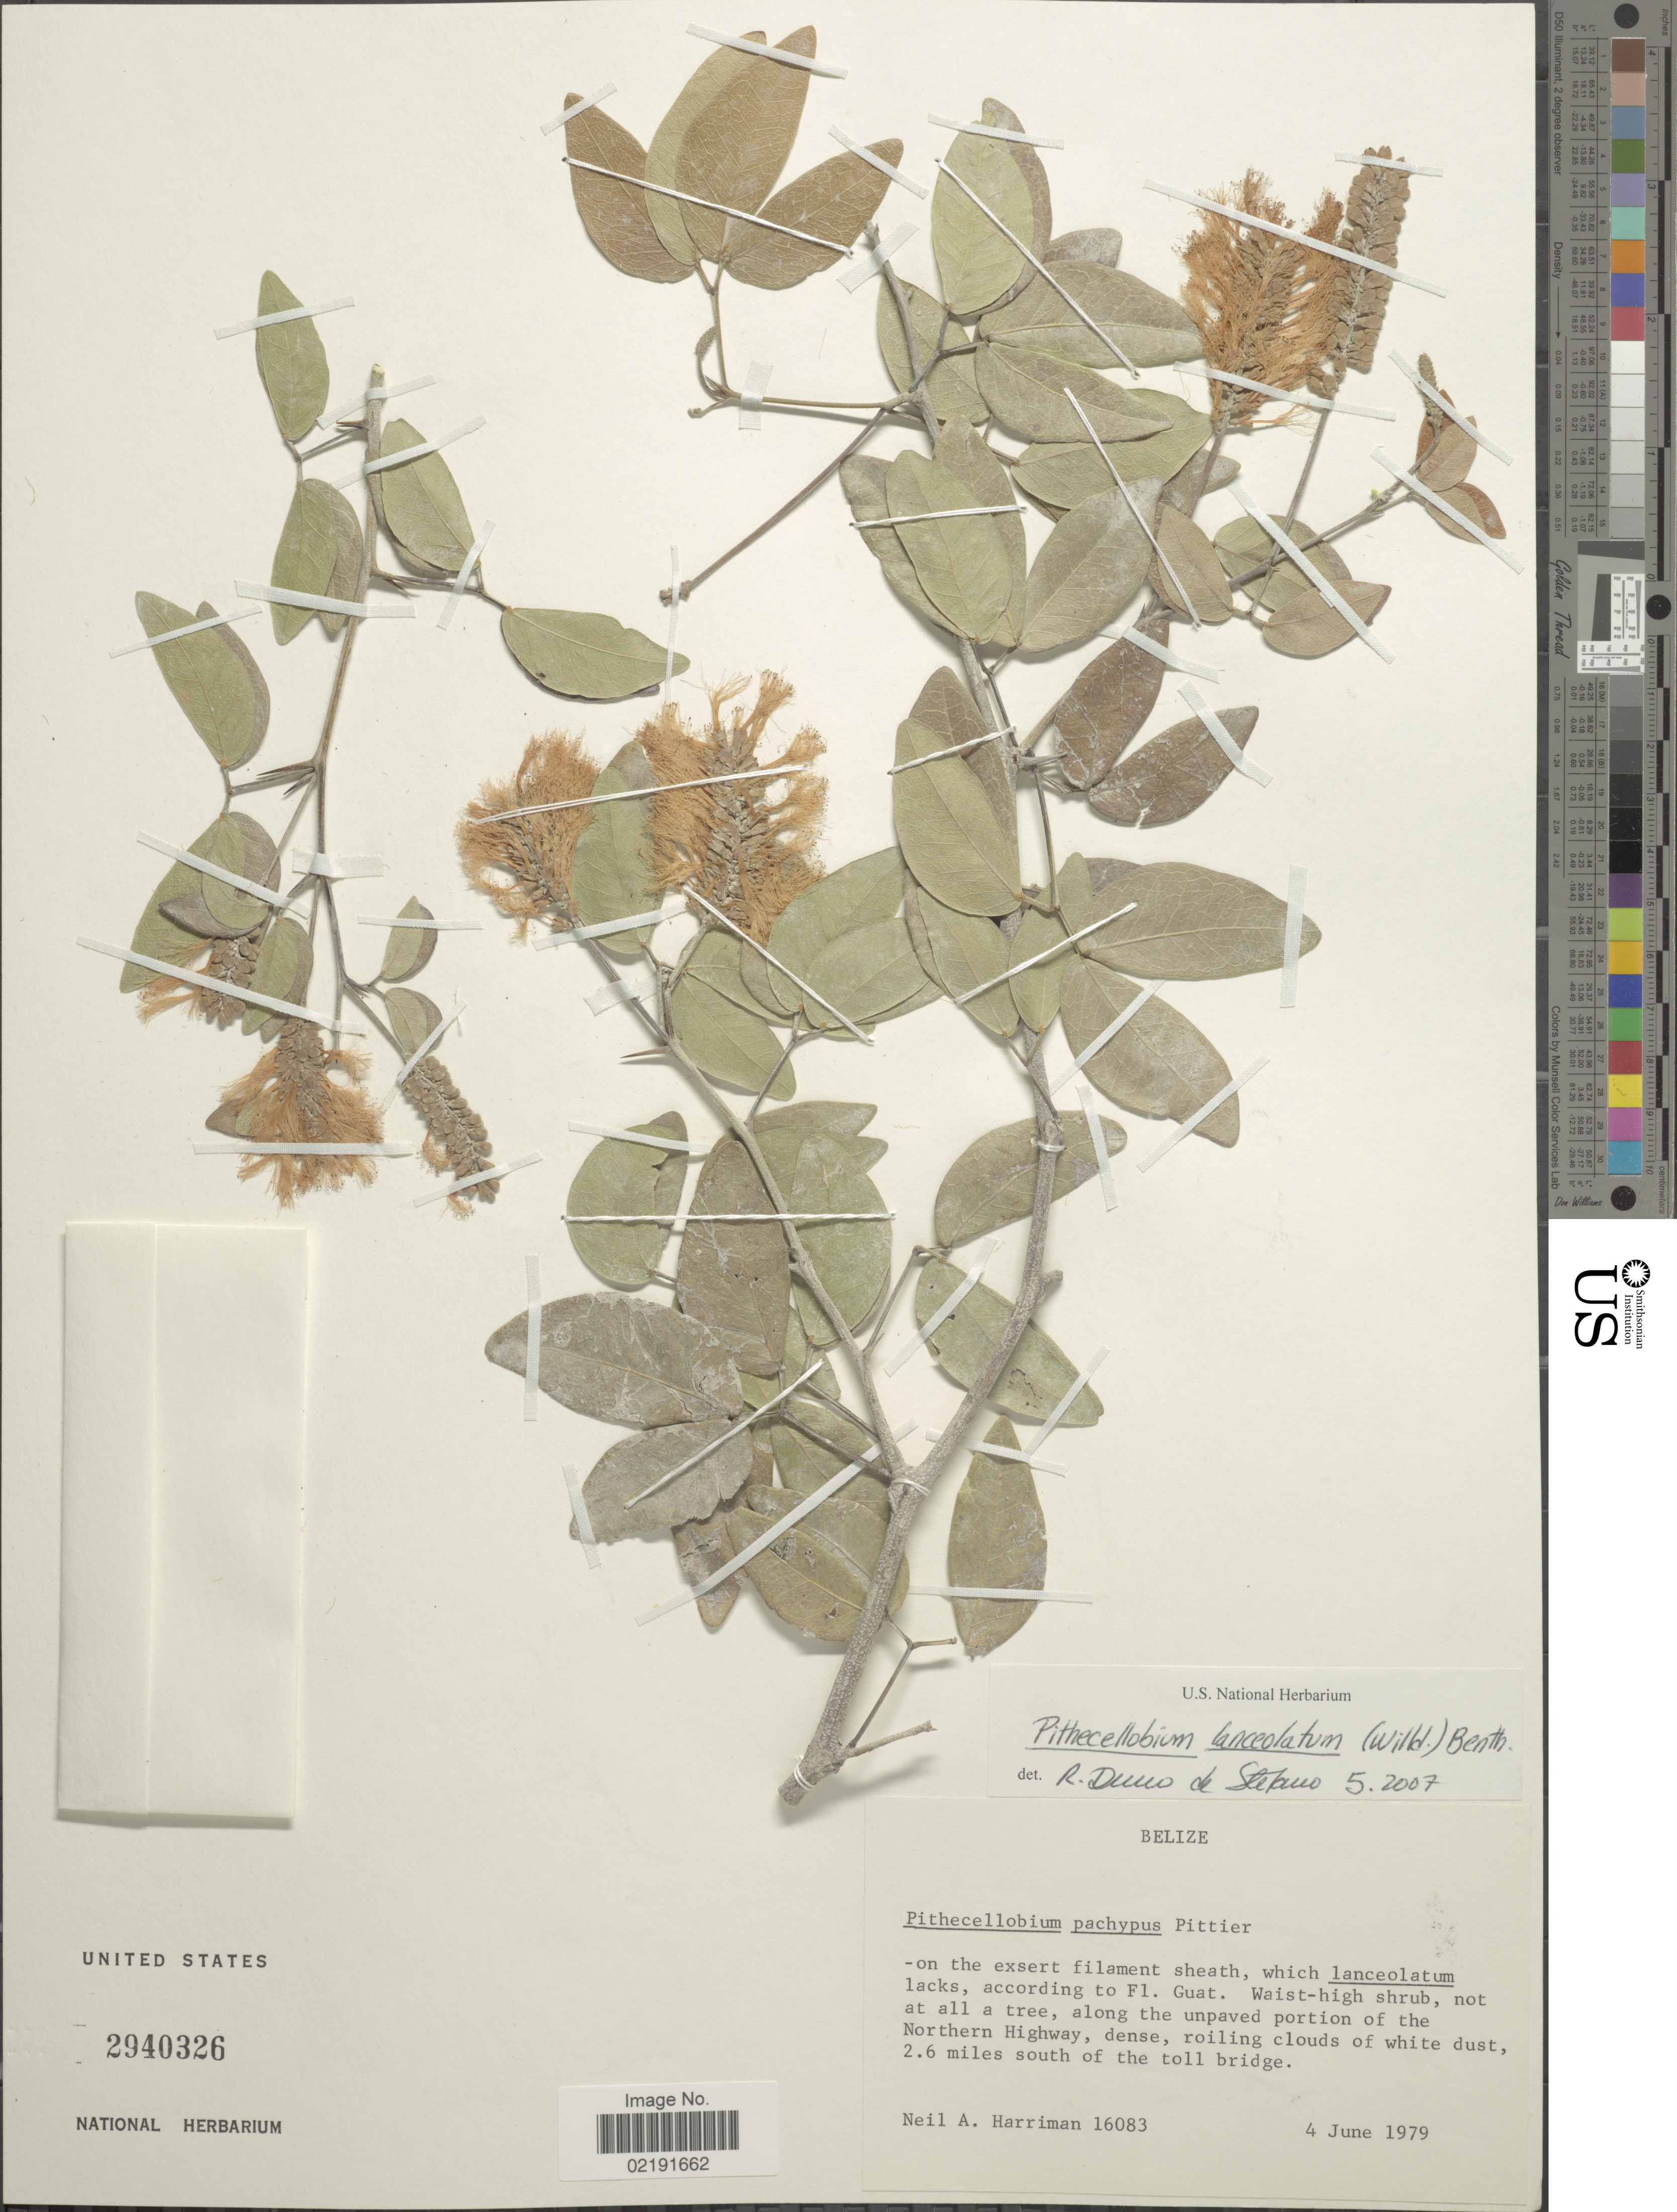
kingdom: Plantae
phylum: Tracheophyta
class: Magnoliopsida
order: Fabales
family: Fabaceae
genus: Pithecellobium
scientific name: Pithecellobium lanceolatum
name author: (Humb. & Bonpl. ex Willd.) Benth.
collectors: N. A. Harriman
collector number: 16083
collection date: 1979-06-04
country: Belize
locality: Along the unpaved portion of the Northern Highway, dense, roiling clouds of white dust, 2.6 miles south of the toll bridge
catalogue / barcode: US 2940326